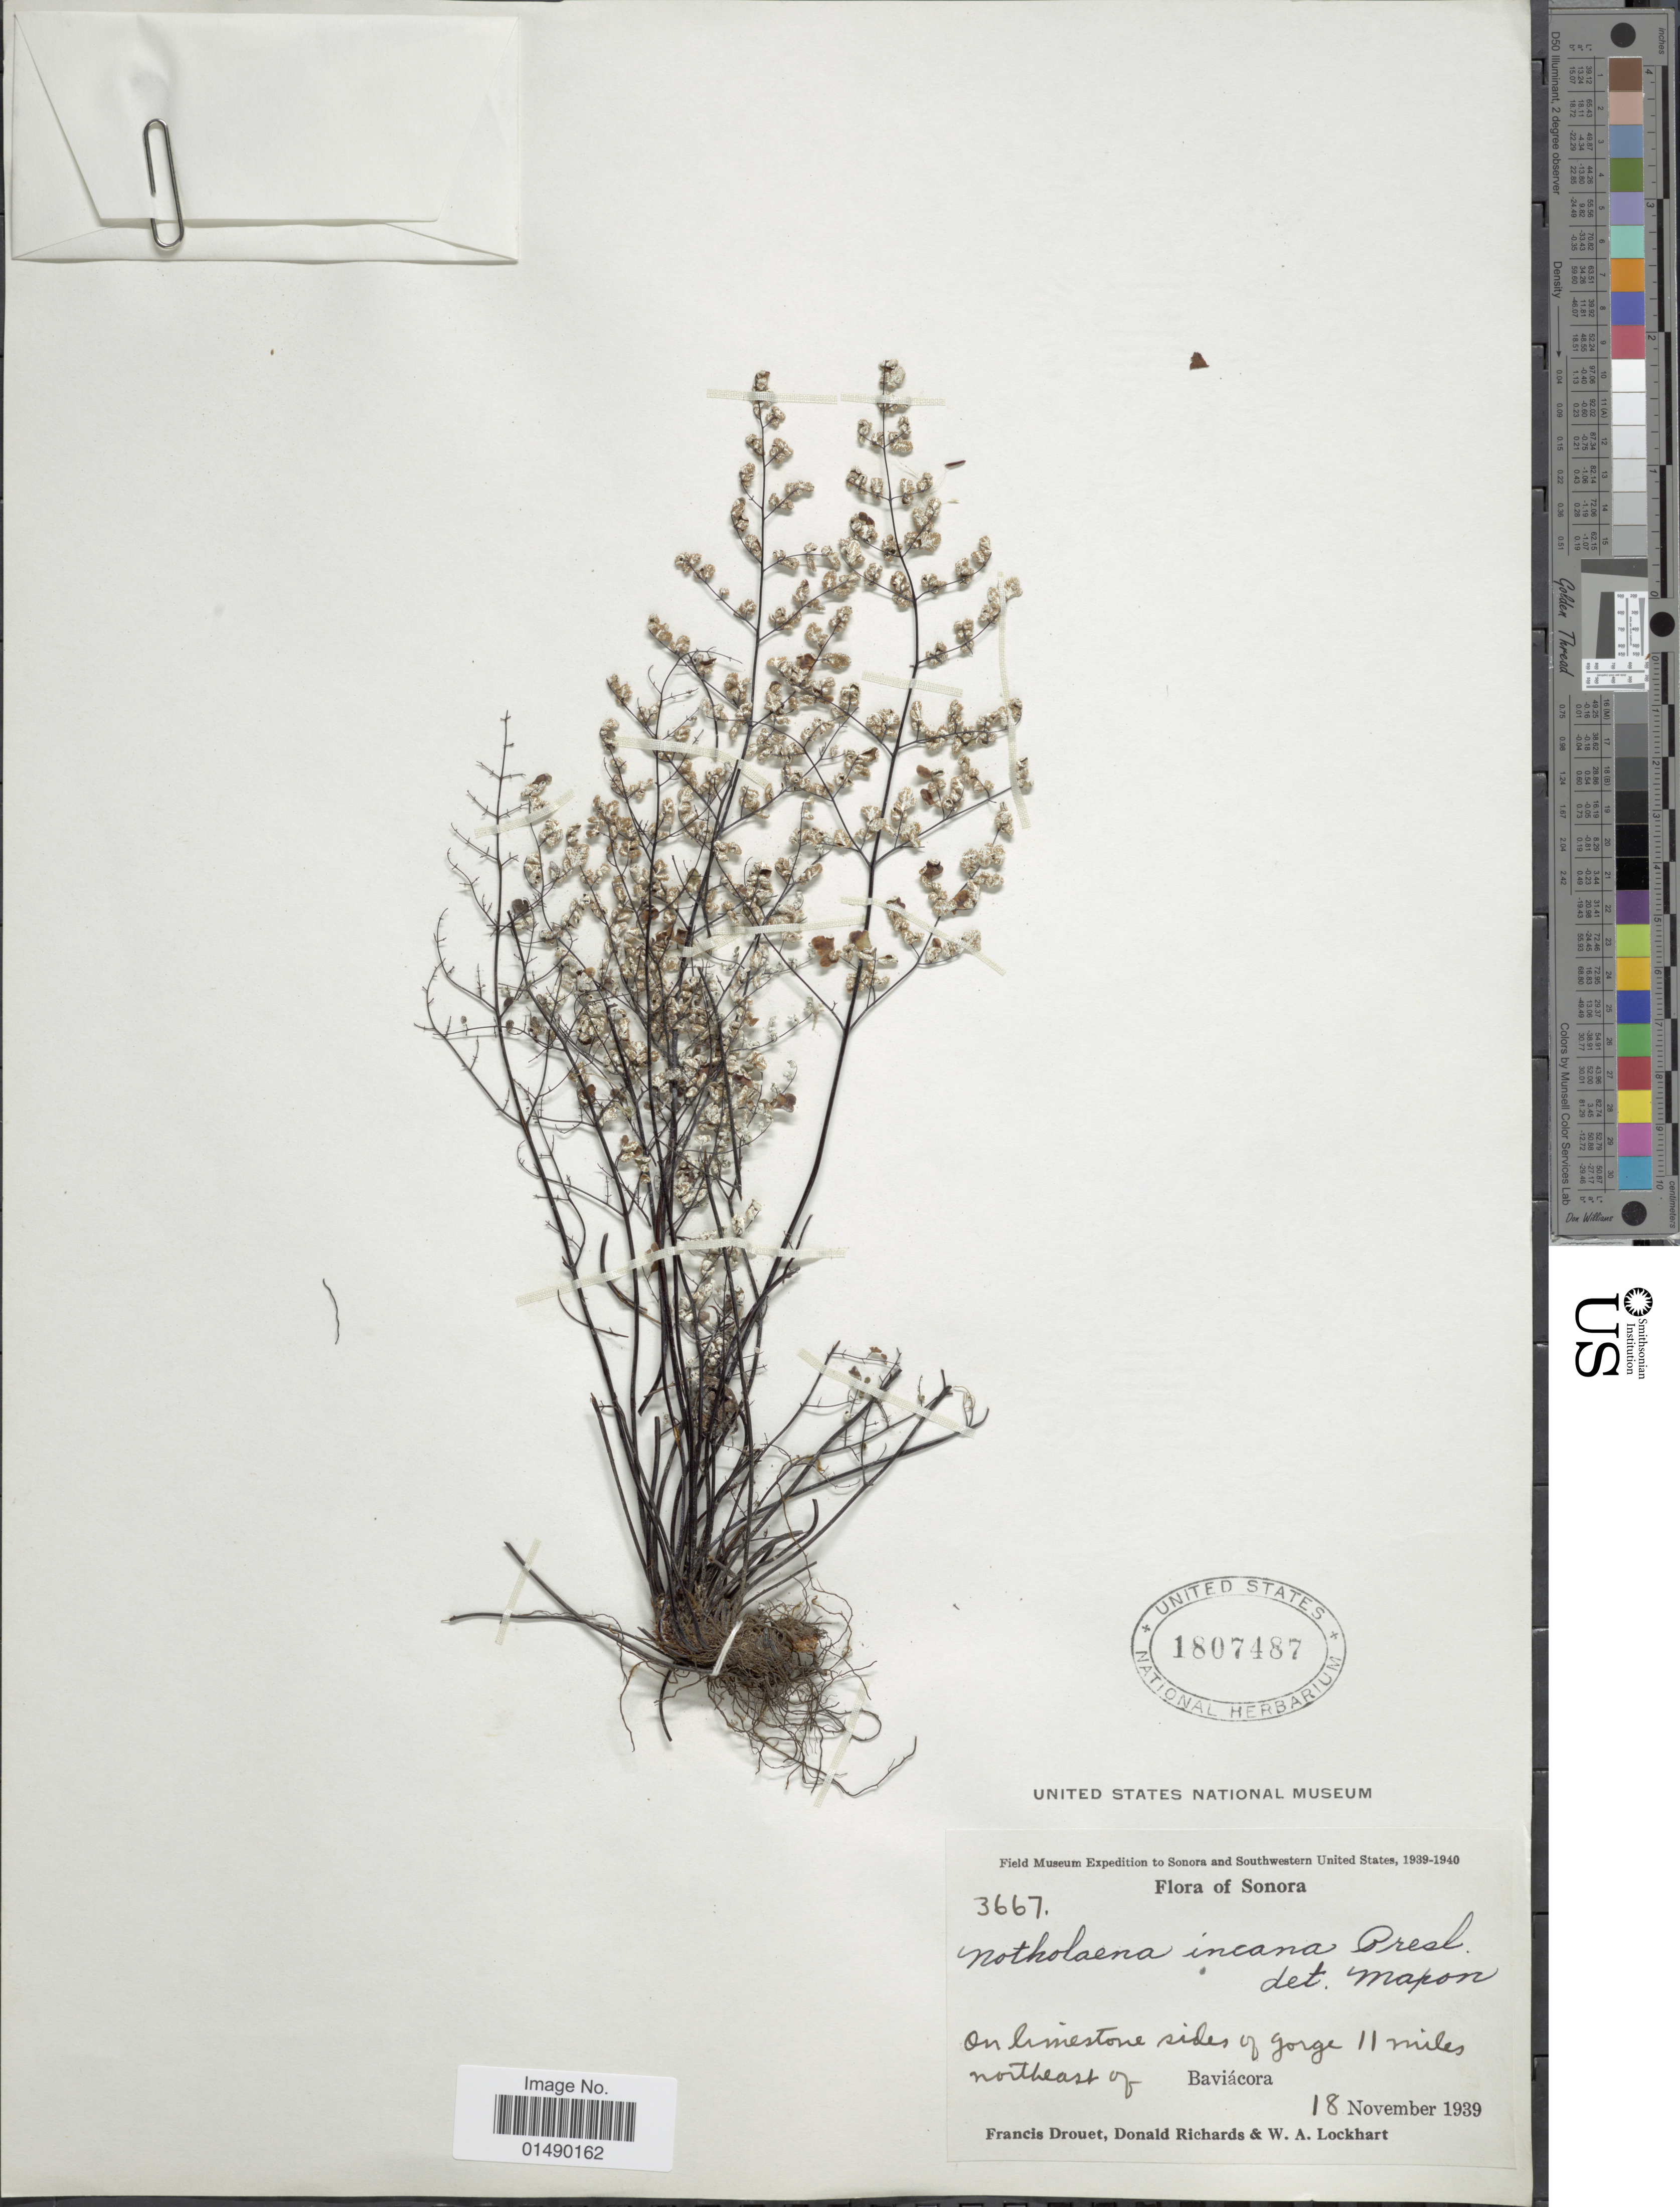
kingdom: Plantae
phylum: Tracheophyta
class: Polypodiopsida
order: Polypodiales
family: Pteridaceae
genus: Argyrochosma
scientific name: Argyrochosma incana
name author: (C. Presl) Windham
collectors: F. E. Drouet, D. Richards & W. Lockhart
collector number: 3667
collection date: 1939-11-18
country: Mexico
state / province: Sonora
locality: Mexico, on limestone sides of gorge 11 mies northeast of Baviacora.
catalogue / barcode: US 1807487